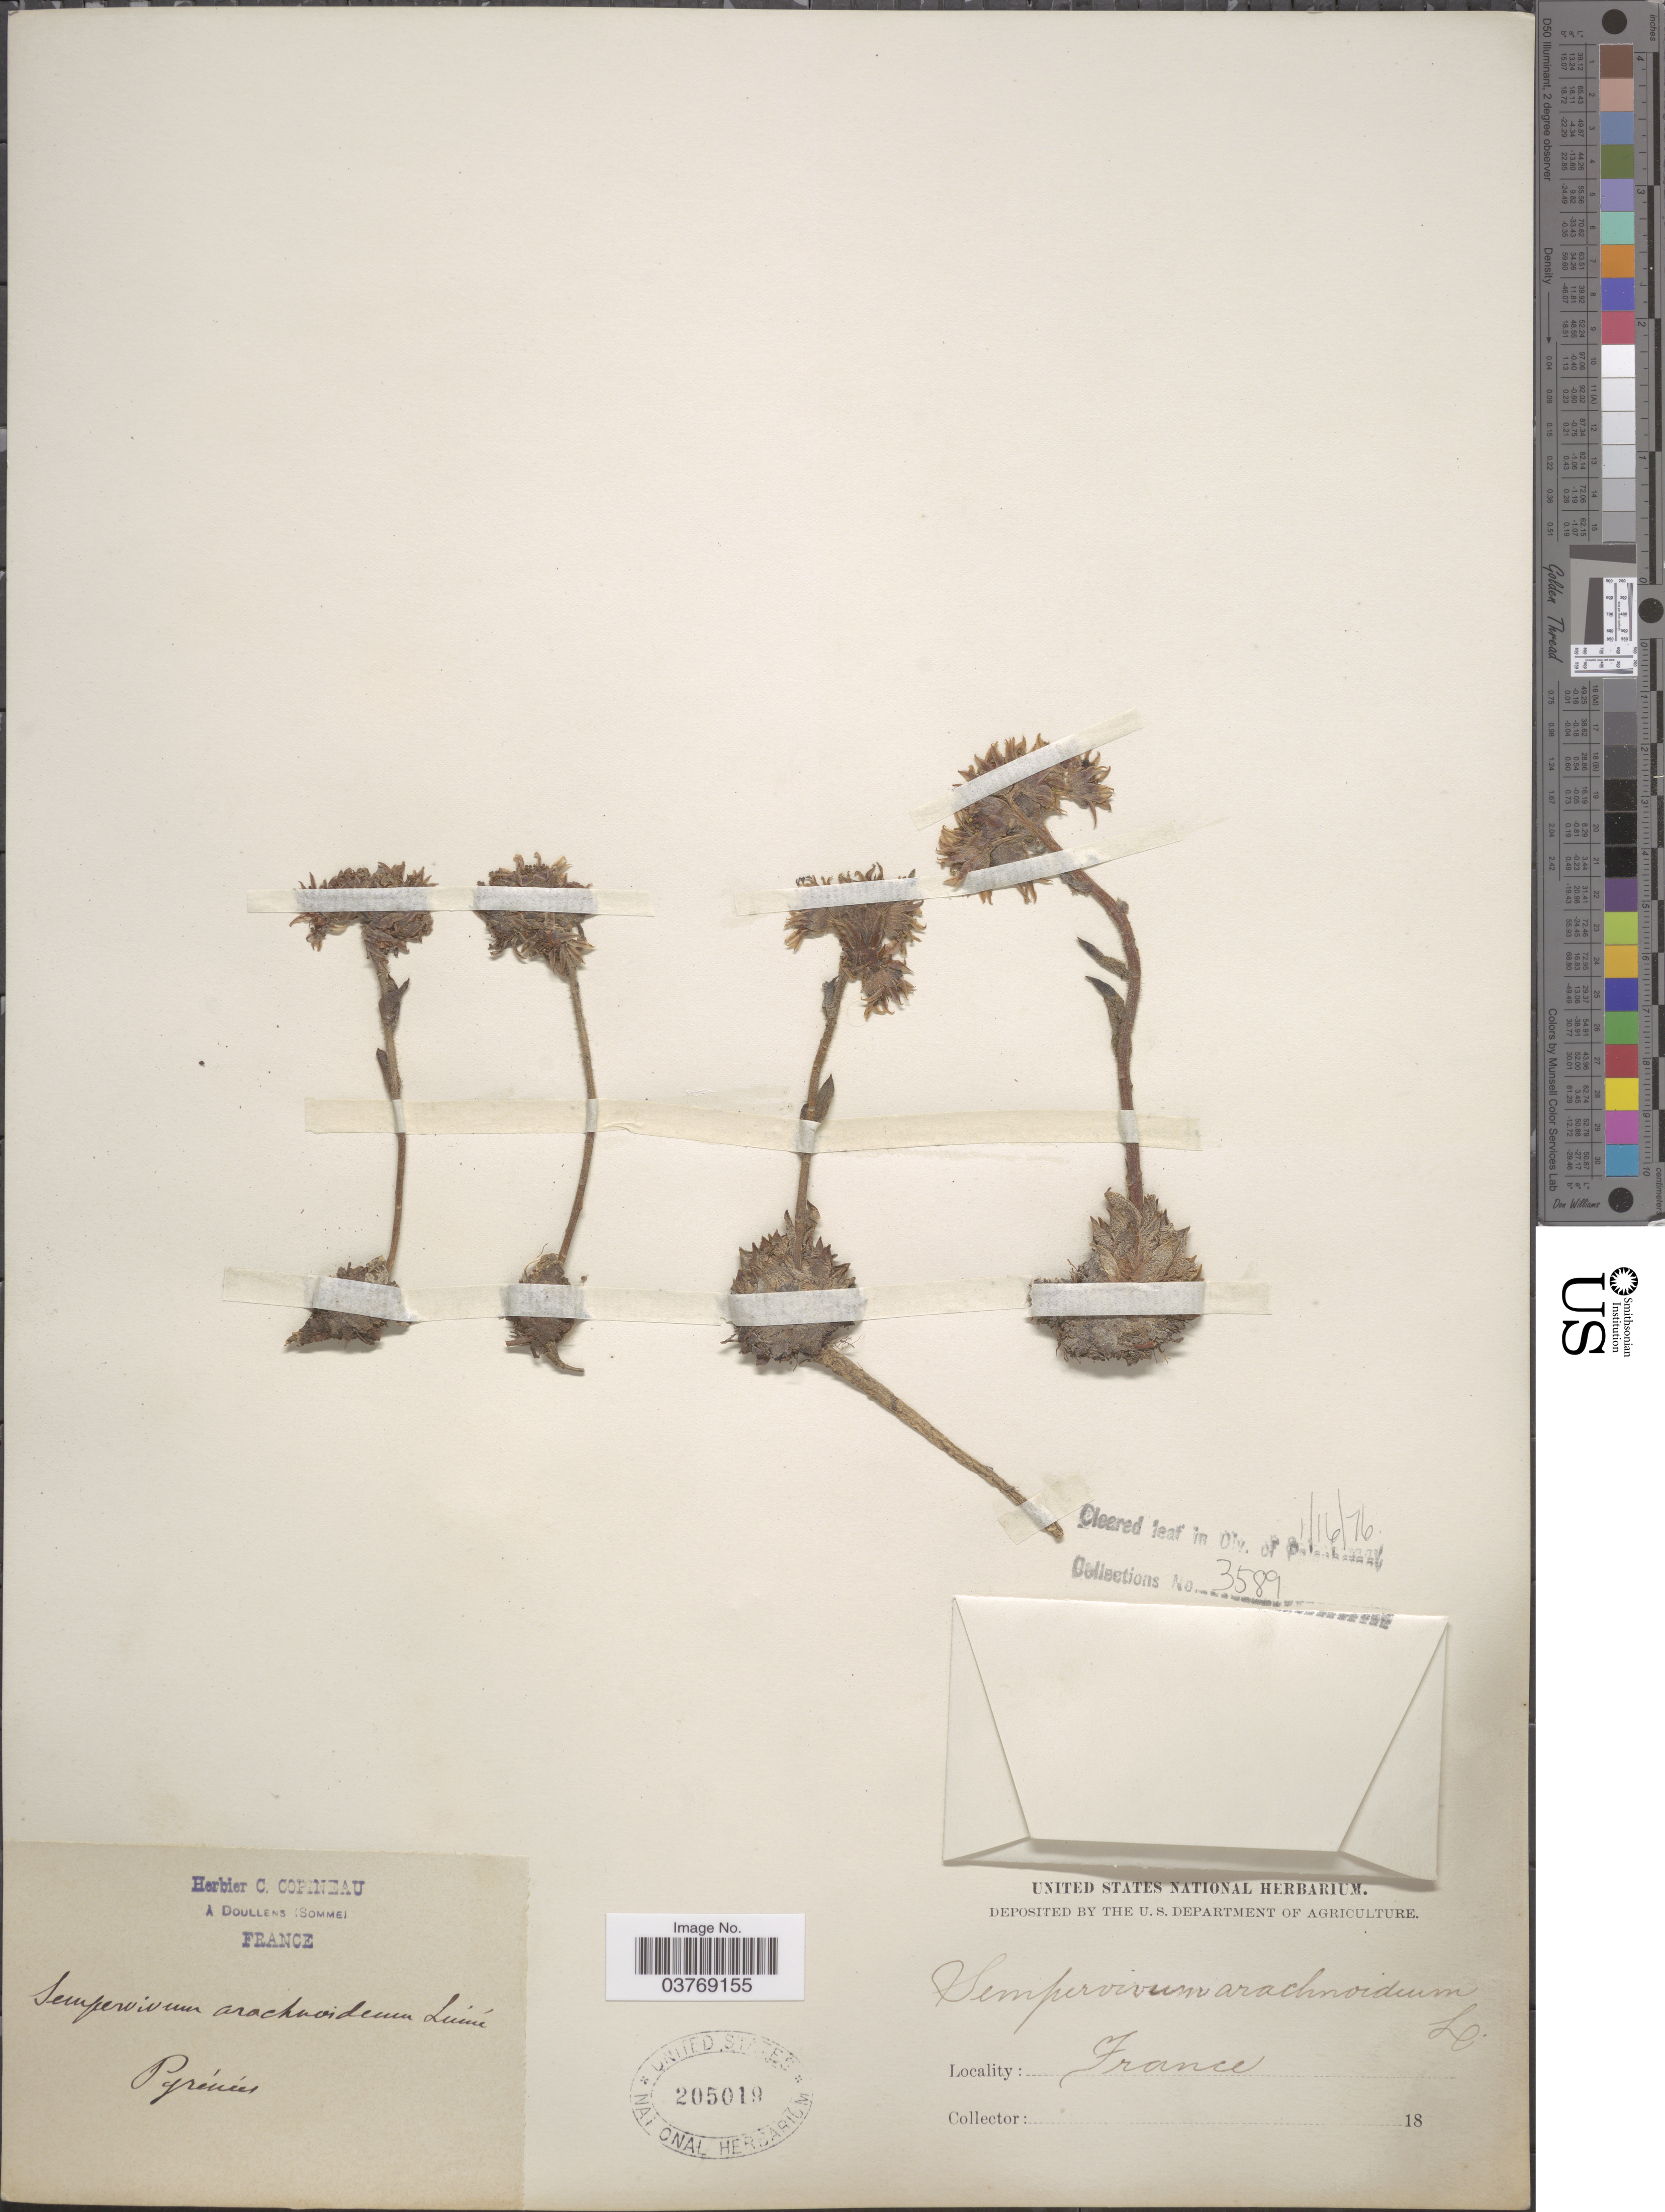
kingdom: Plantae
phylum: Tracheophyta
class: Magnoliopsida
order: Saxifragales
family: Crassulaceae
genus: Sempervivum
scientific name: Sempervivum arachnoideum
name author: L.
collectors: ex herb. C. Copineau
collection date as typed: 18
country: France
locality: Pyrénées.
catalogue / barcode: US 205019